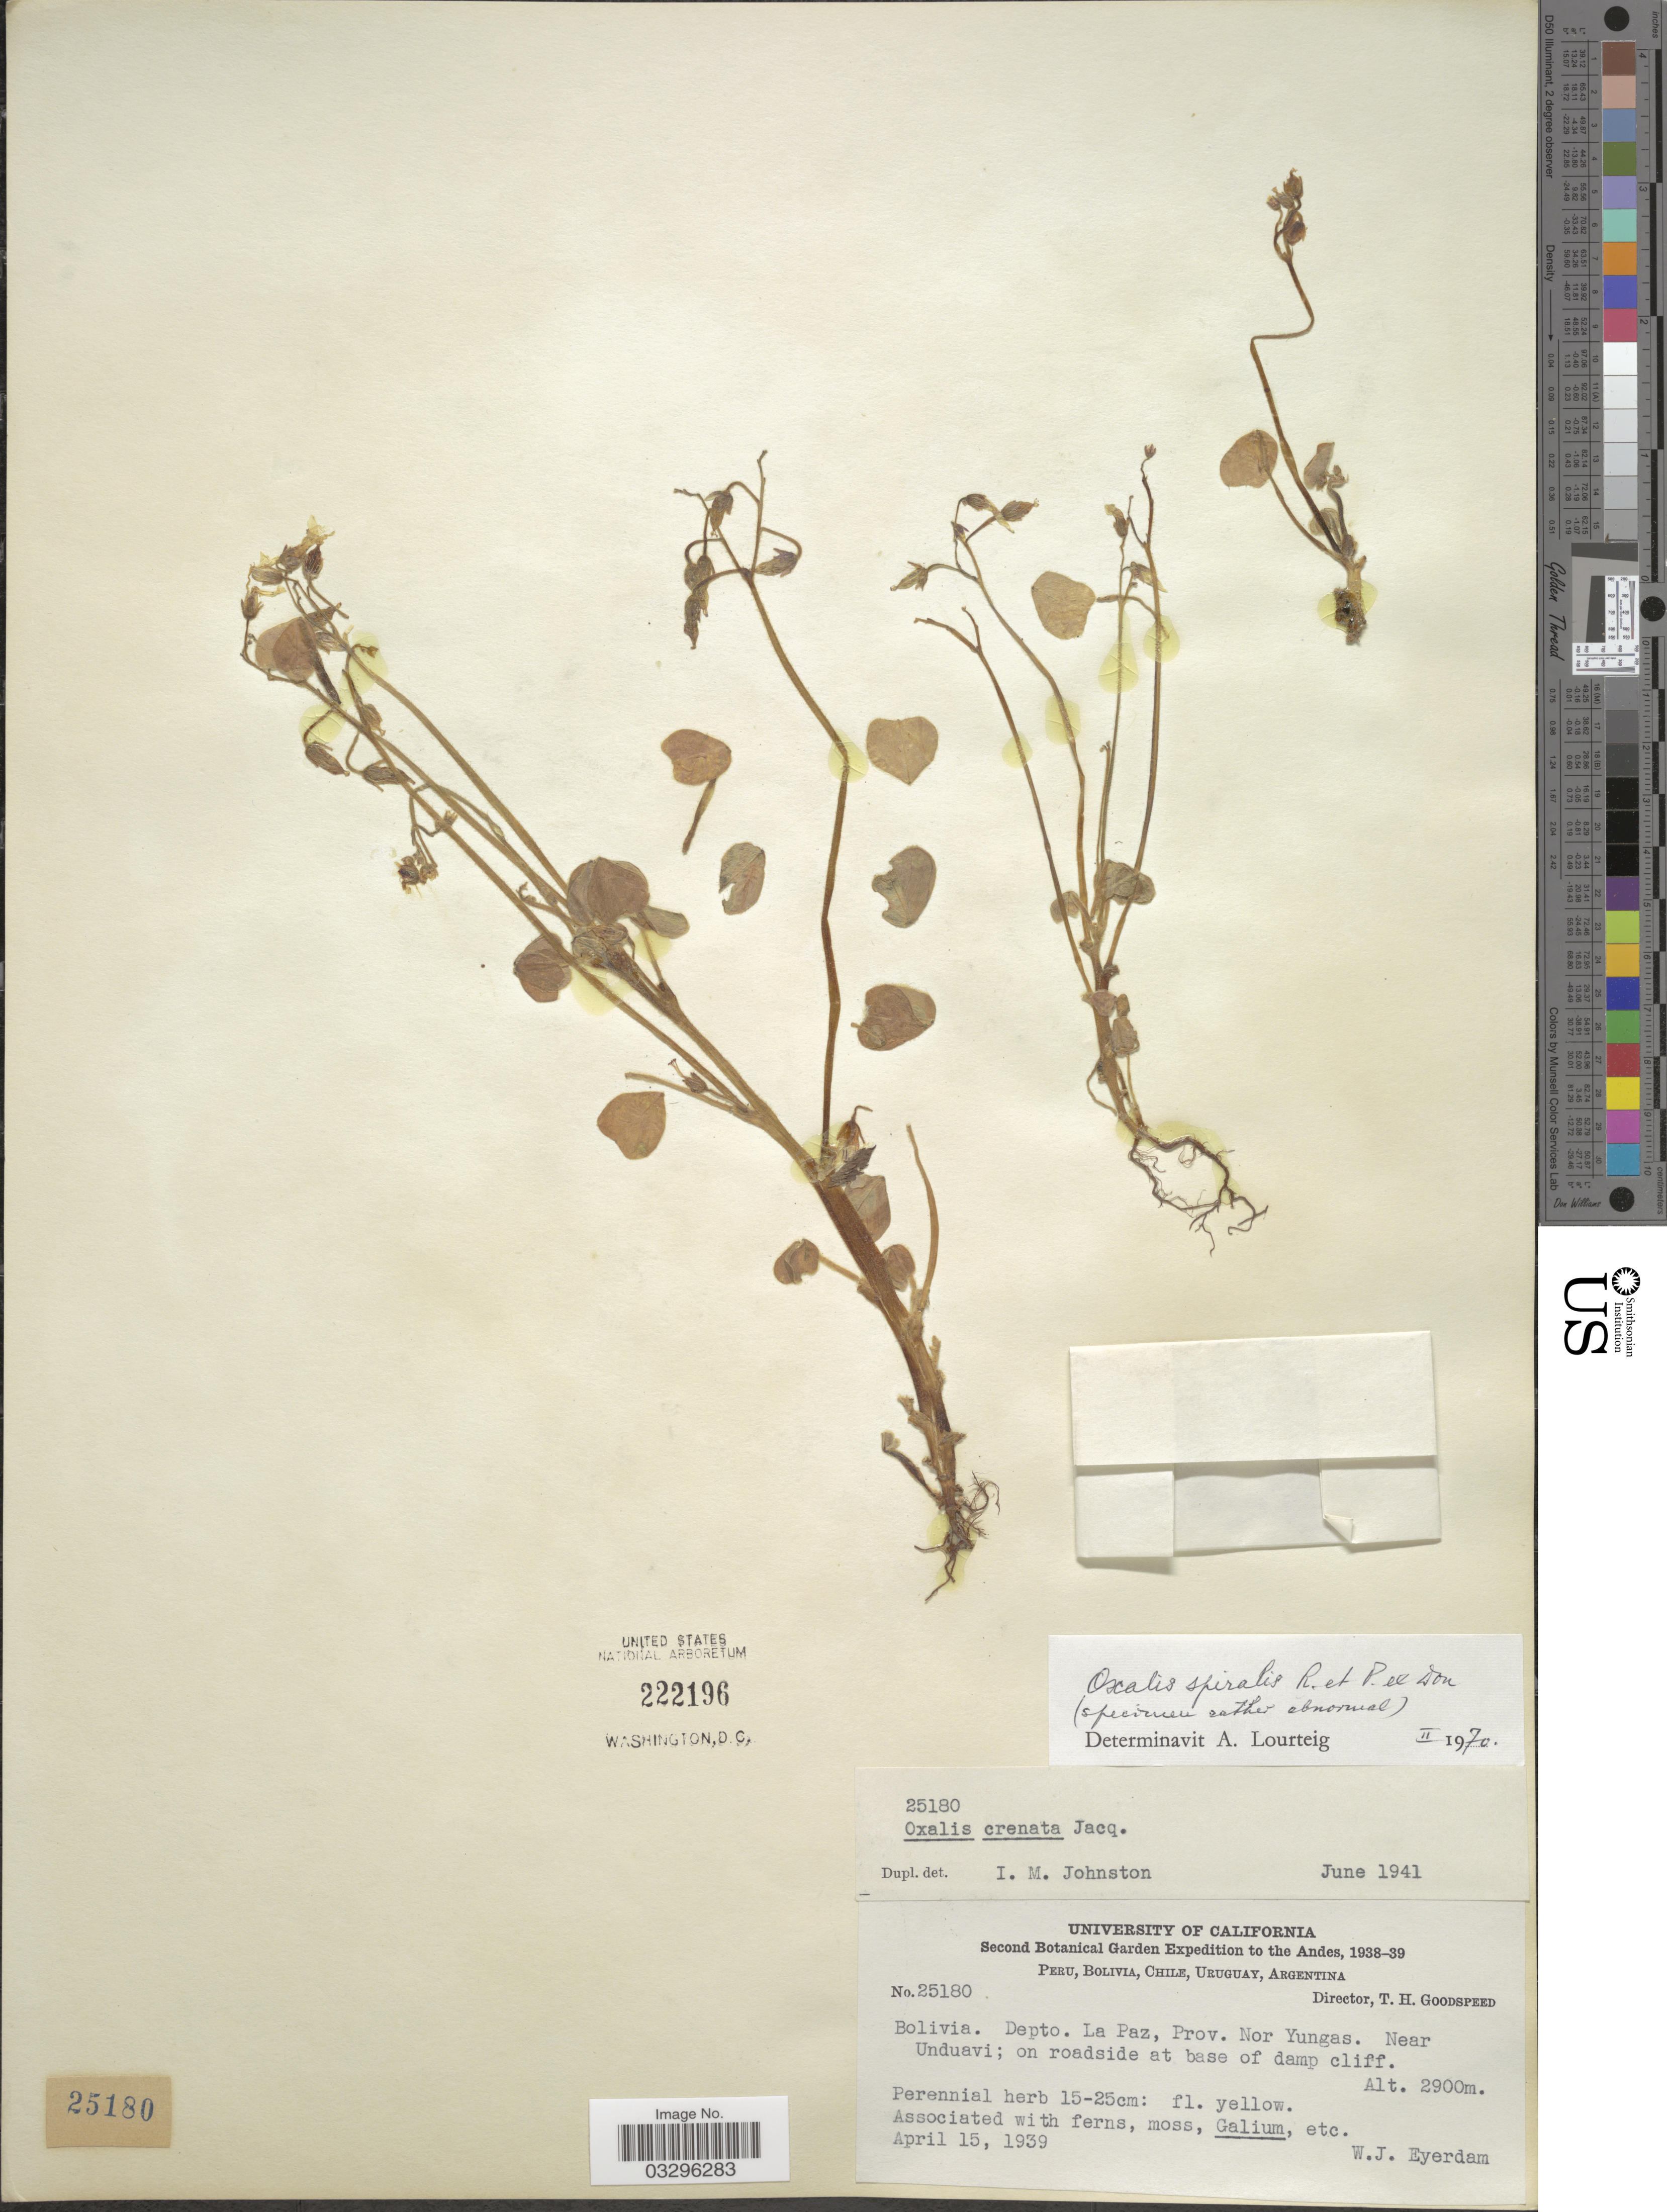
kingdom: Plantae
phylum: Tracheophyta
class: Magnoliopsida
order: Oxalidales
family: Oxalidaceae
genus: Oxalis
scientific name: Oxalis spiralis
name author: Ruiz & Pav. ex G. Don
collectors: W. J. Eyerdam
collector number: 25180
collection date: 1939-04-15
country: Bolivia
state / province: La Paz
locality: Andes. Depto. La Paz, Prov. Nor Yungas. Near Unduavi.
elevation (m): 2900